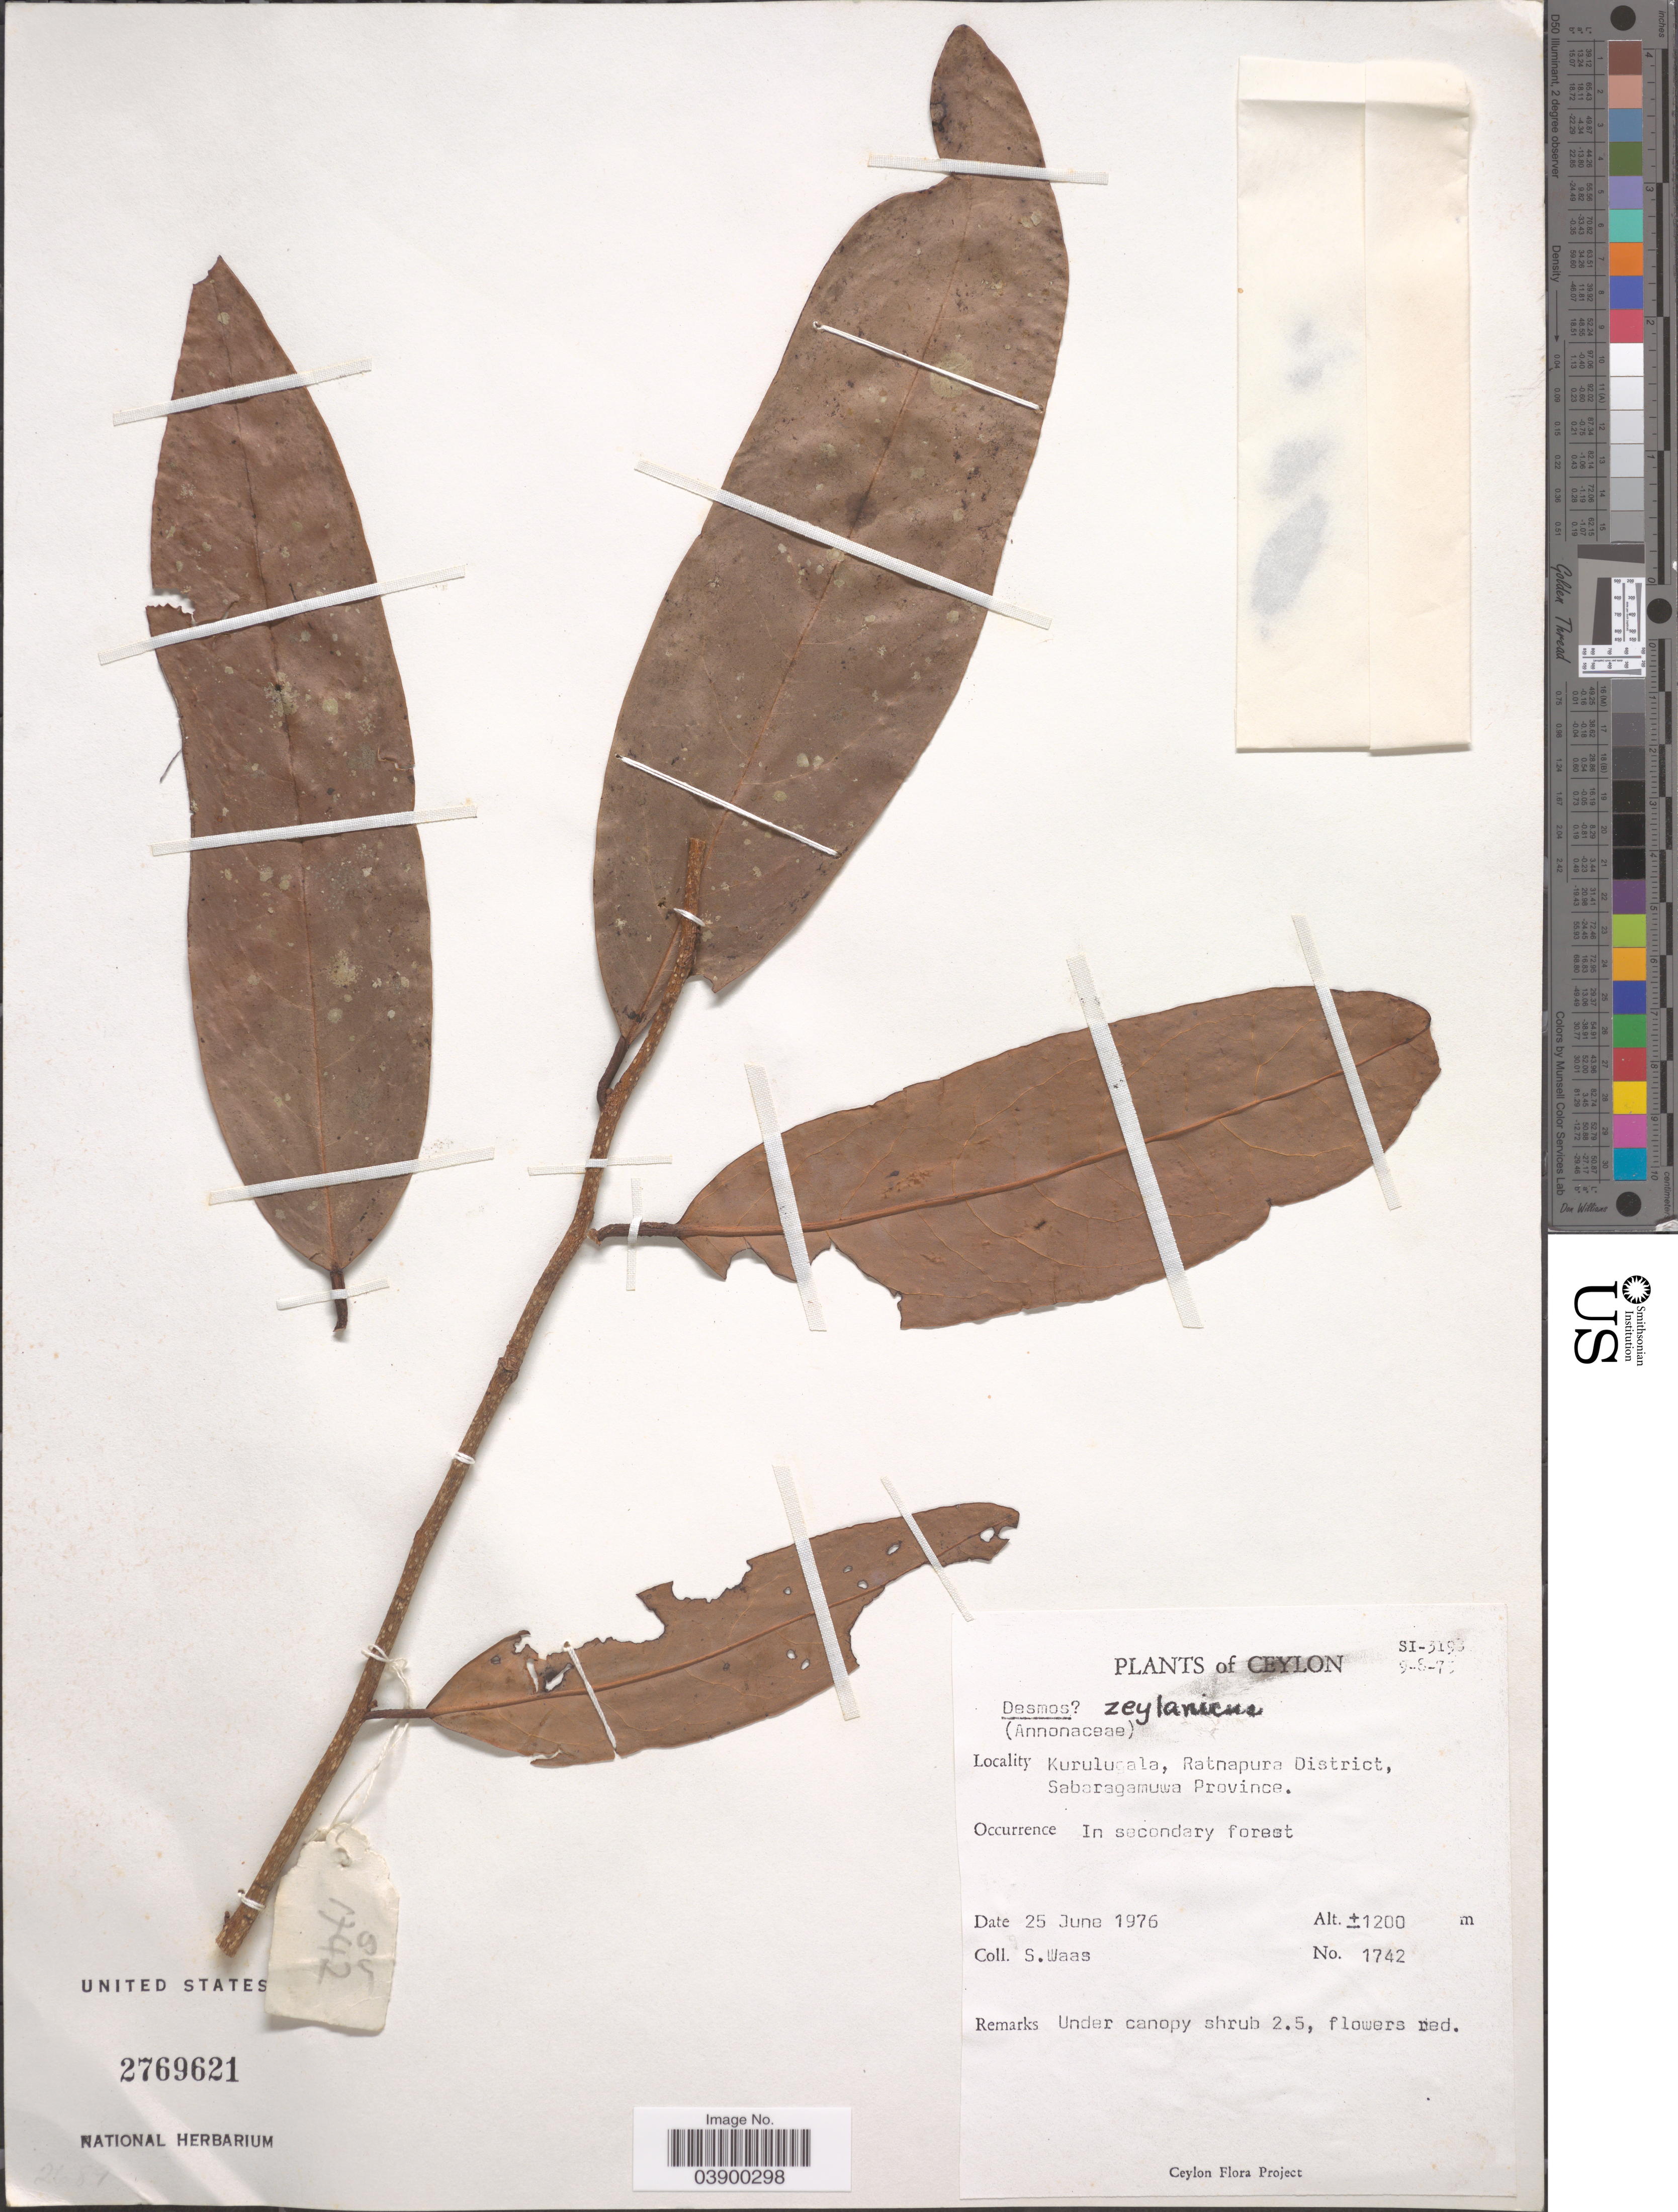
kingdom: Plantae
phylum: Tracheophyta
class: Magnoliopsida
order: Magnoliales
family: Annonaceae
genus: Desmos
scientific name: Desmos zeylanicus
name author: (Hook. f. & Thomson) Saff.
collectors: S. Waas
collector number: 1742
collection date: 1976-06-25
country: Sri Lanka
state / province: Sabaragamuwa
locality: Ceylon. Kurulugala, Ratnapura District.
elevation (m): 1200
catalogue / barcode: US 2769621